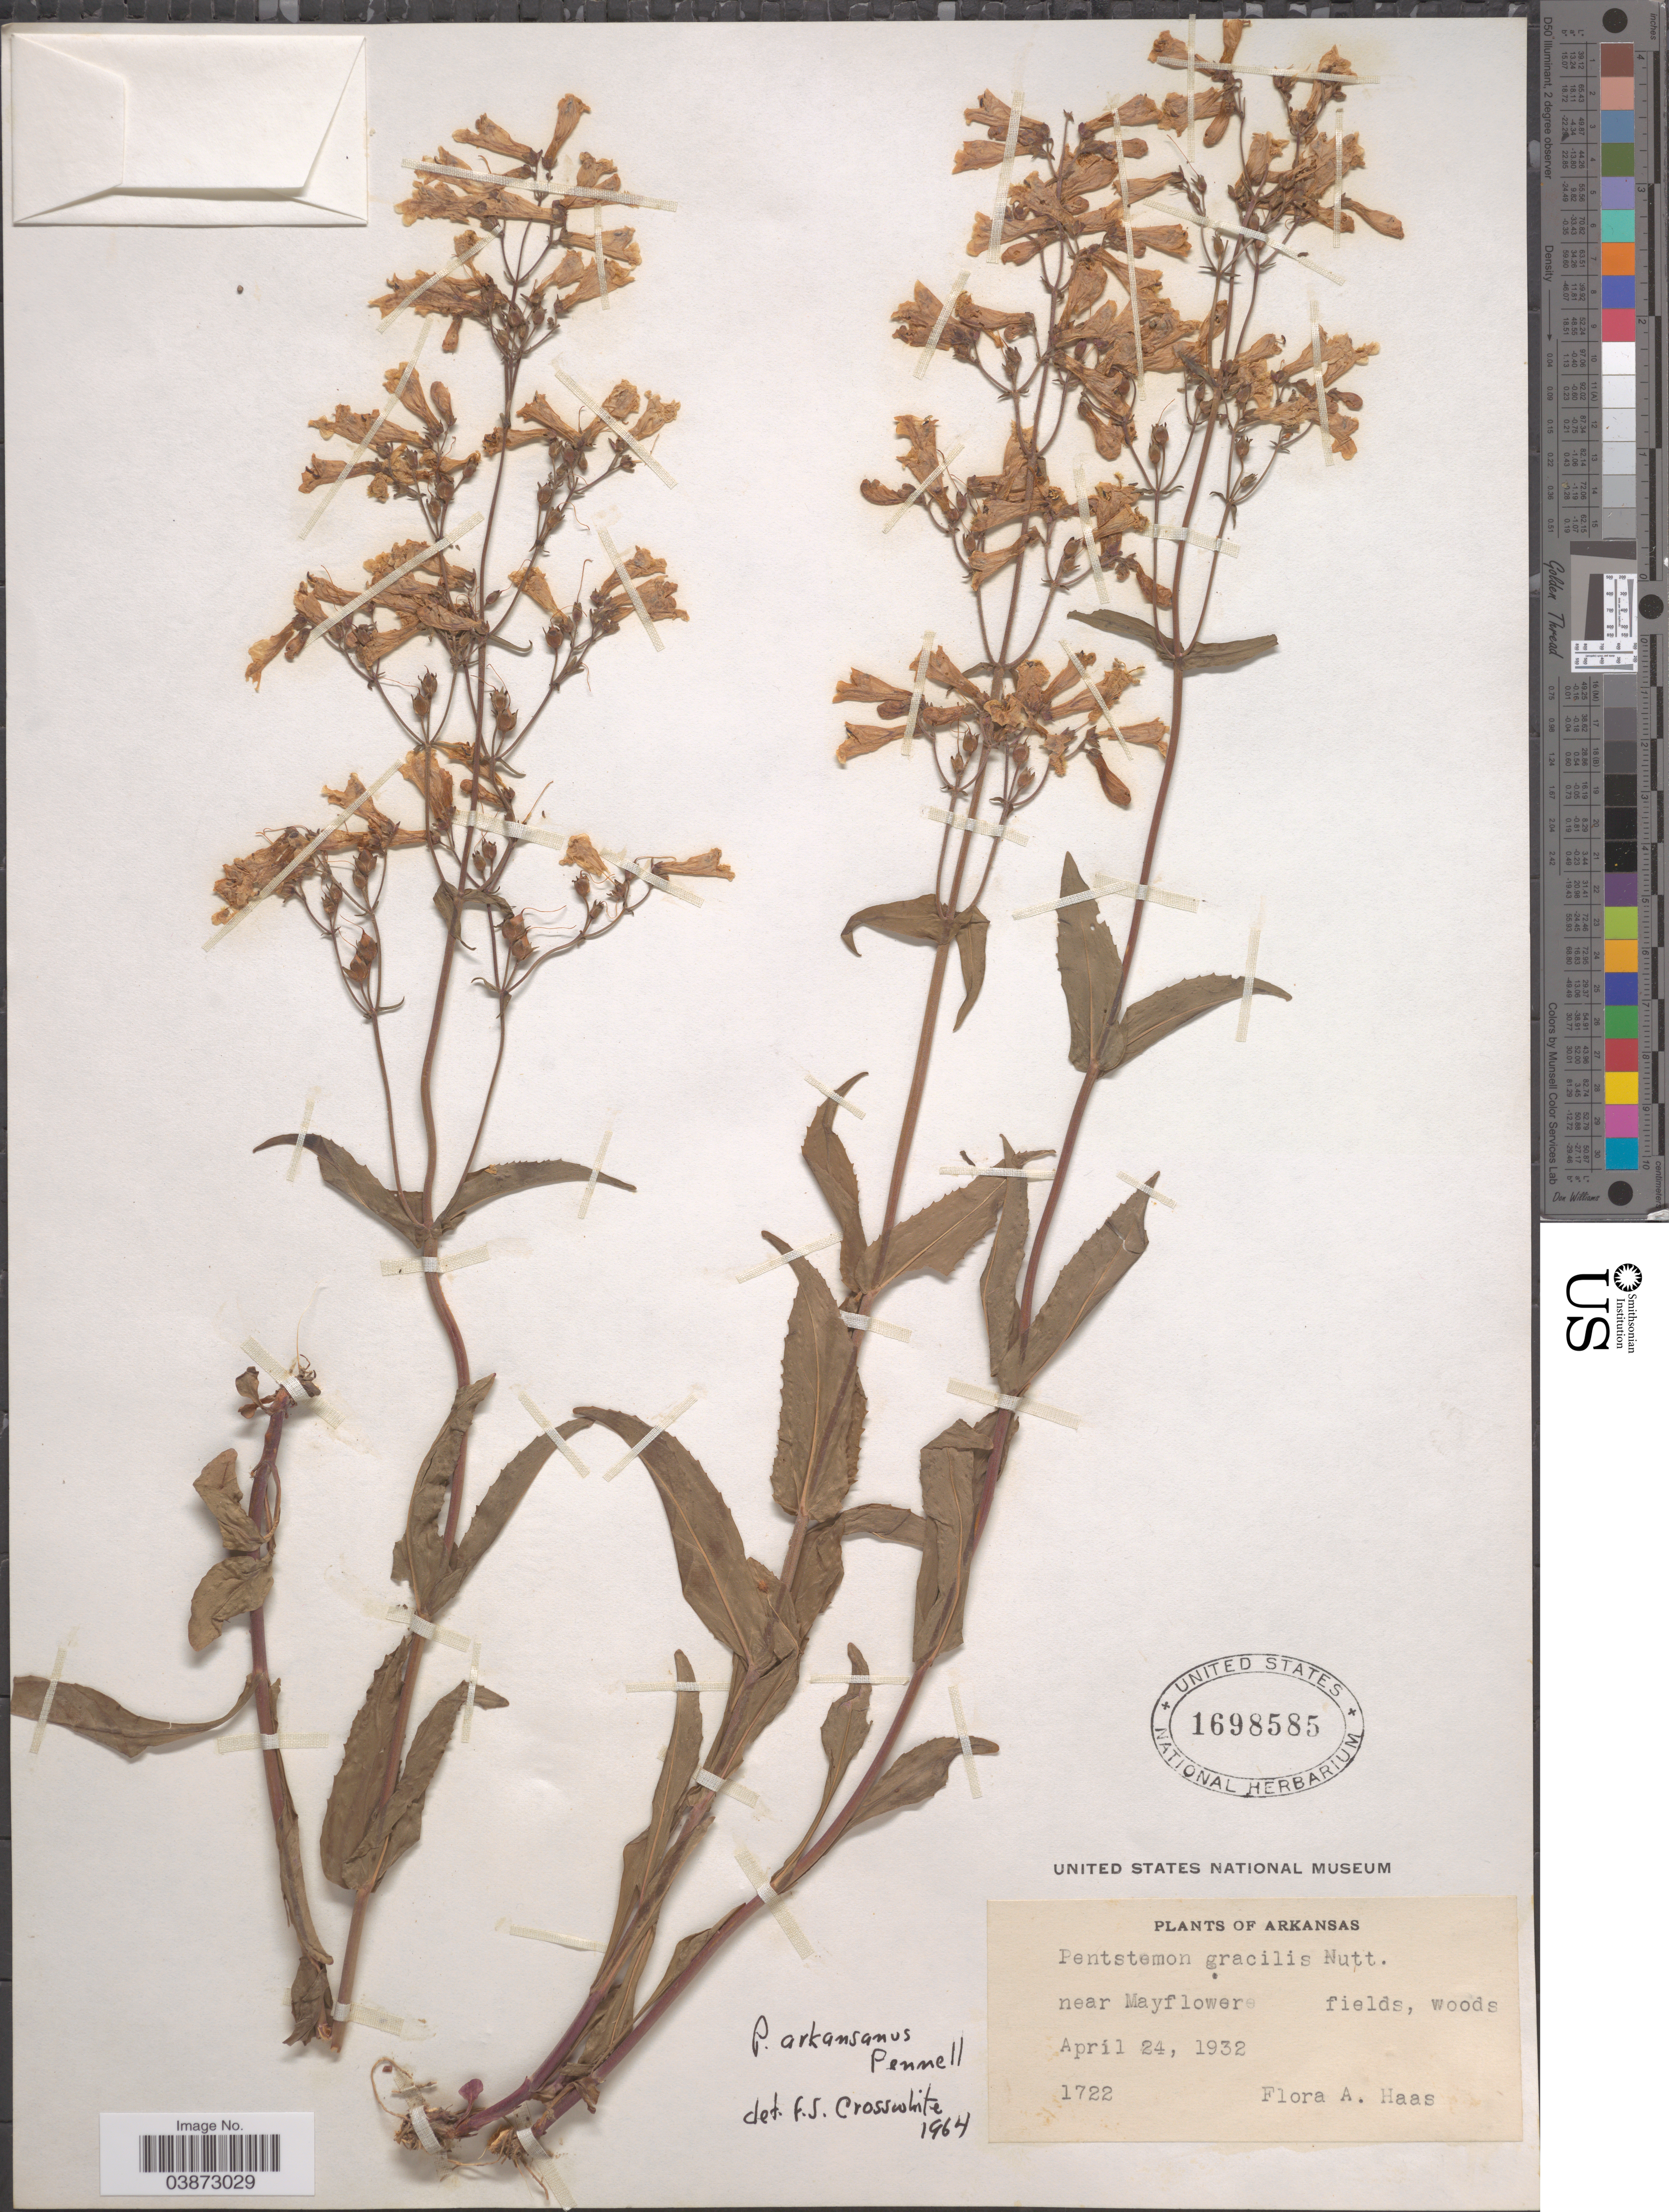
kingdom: Plantae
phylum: Tracheophyta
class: Magnoliopsida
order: Lamiales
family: Plantaginaceae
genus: Penstemon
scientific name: Penstemon arkansanus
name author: Pennell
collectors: F. A. Haas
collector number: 1722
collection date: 1932-04-24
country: United States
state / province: Arkansas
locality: Near Mayflower.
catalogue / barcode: US 1698585